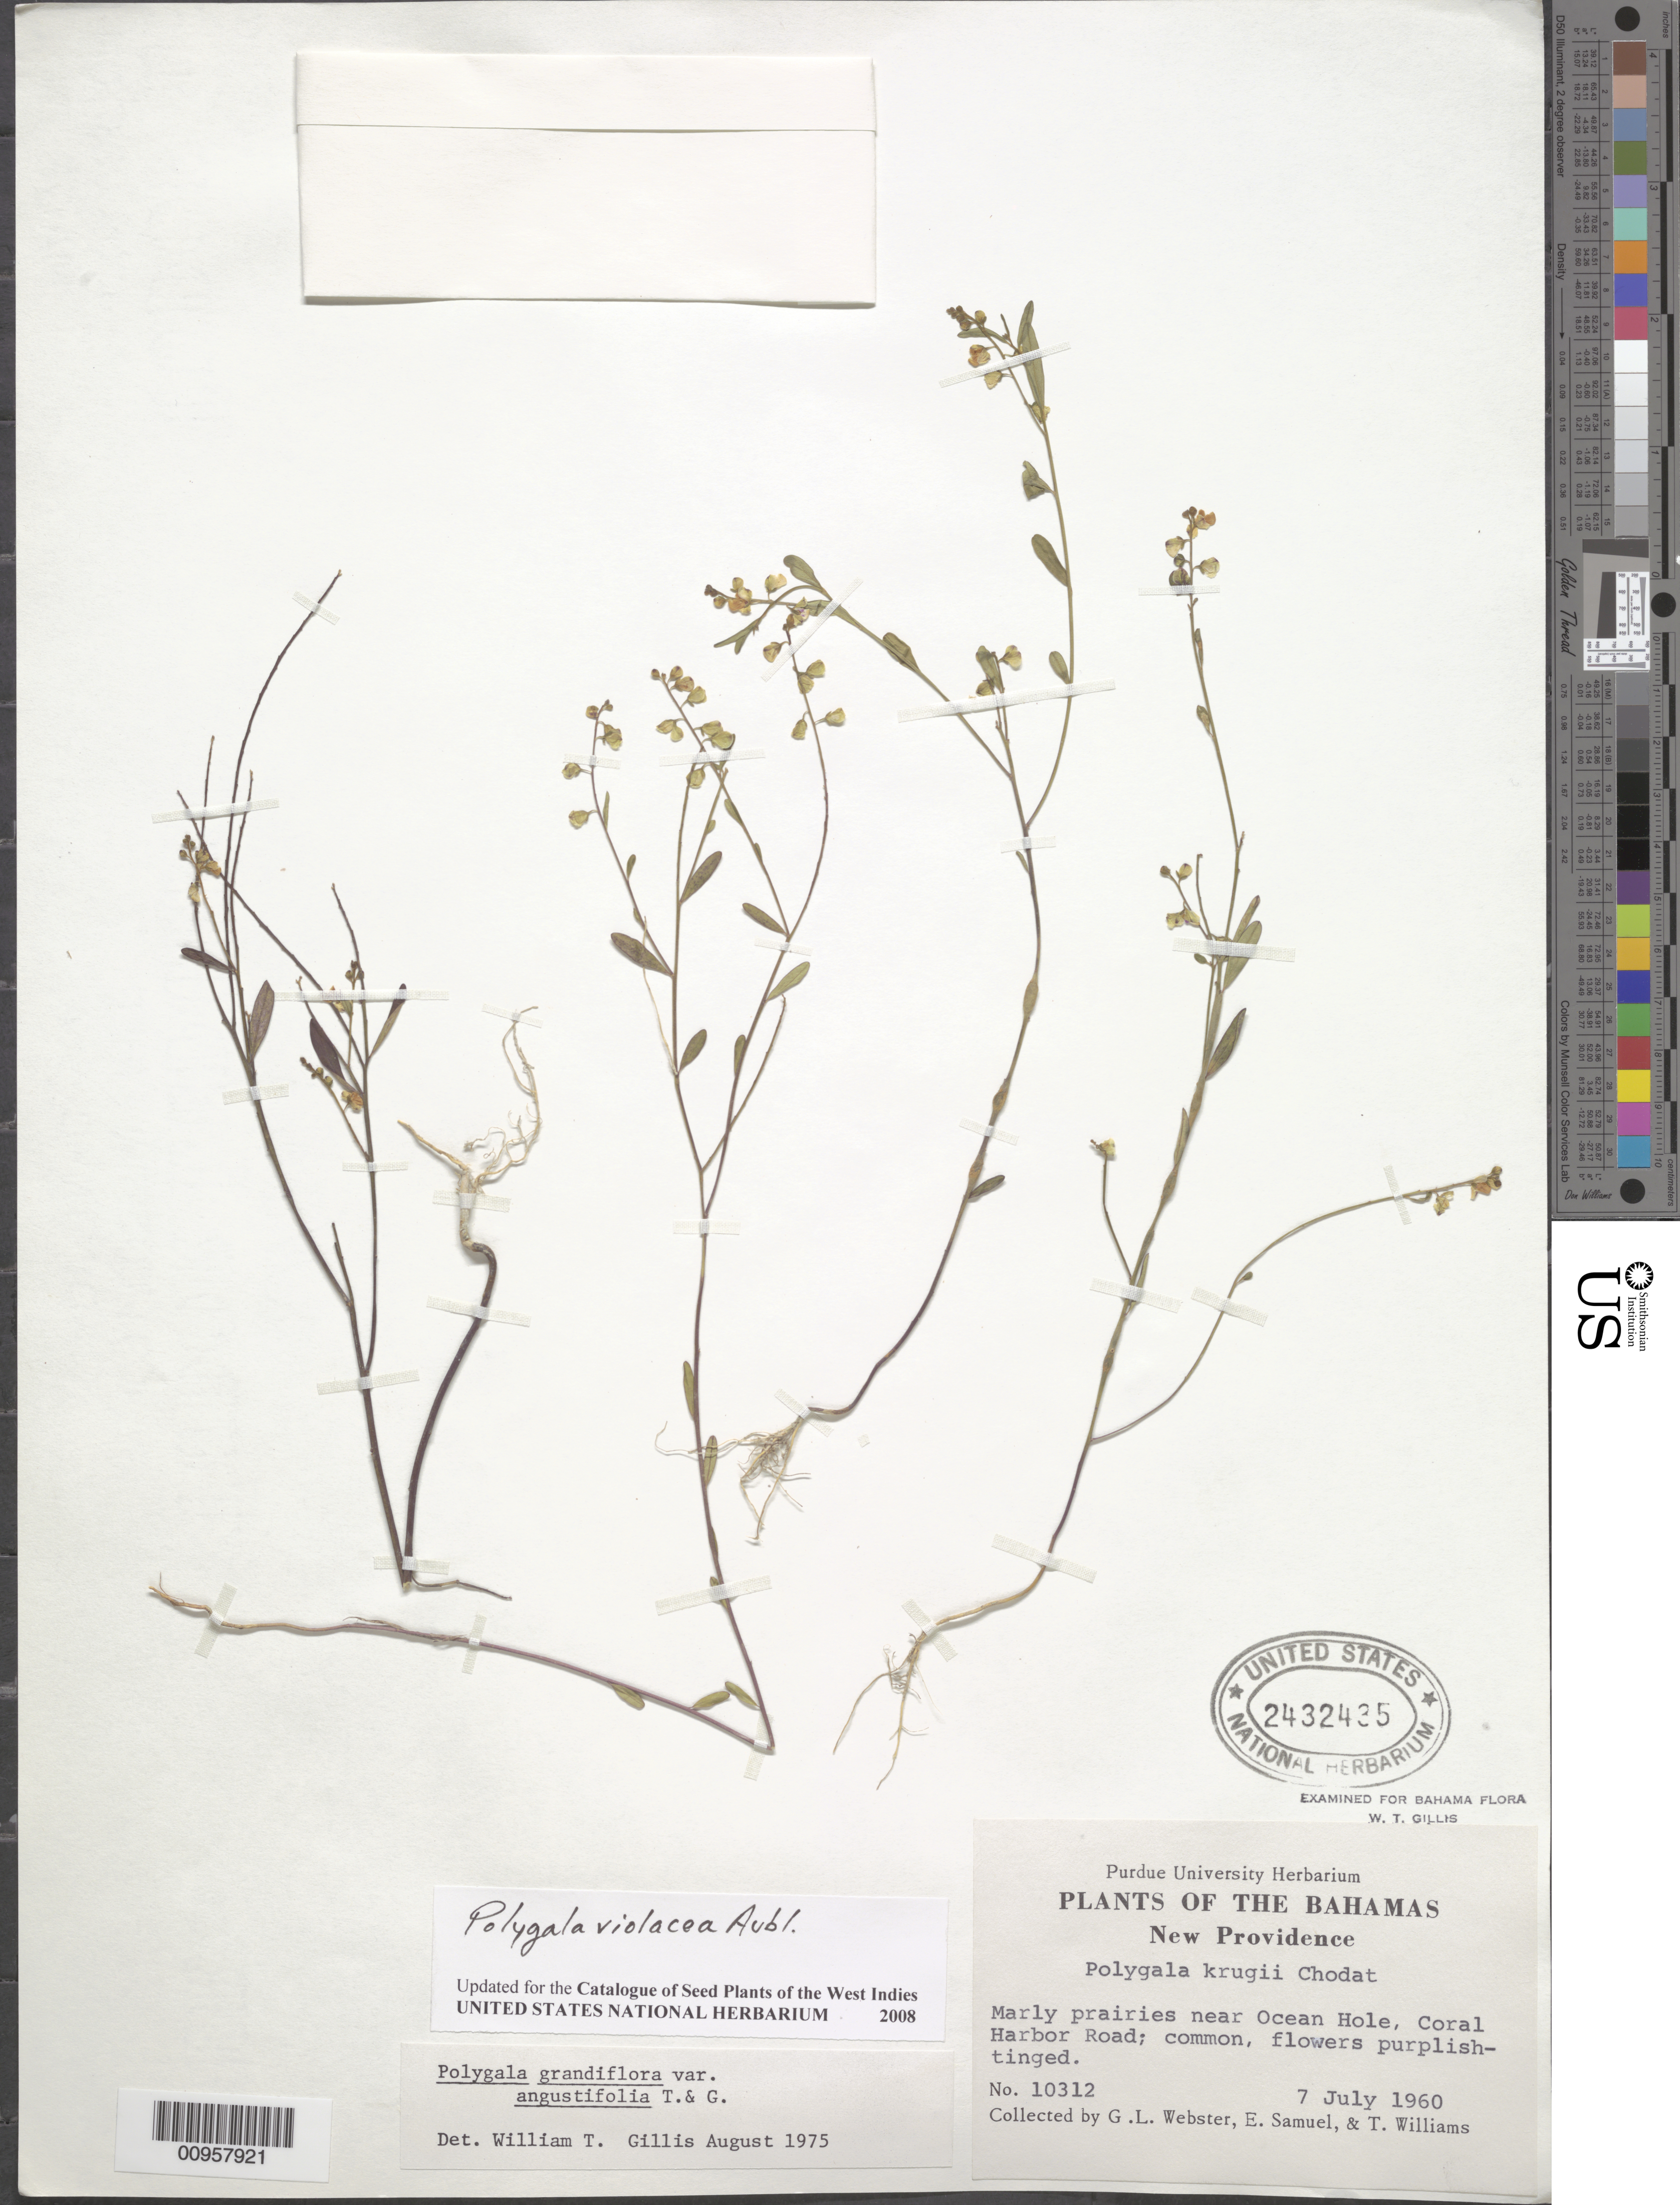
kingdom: Plantae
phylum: Tracheophyta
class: Magnoliopsida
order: Fabales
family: Polygalaceae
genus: Asemeia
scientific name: Asemeia violacea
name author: (Aubl.) J.F.B. Pastore & J.R. Abbott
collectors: G. L. Webster, E. Samuel & T. Williams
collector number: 10312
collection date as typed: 07 Jul 1960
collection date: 1960-07-07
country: Bahamas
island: New Providence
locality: Near Ocean Hole, Coral Harbour Road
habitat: Marly prairies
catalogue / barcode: US 2432435